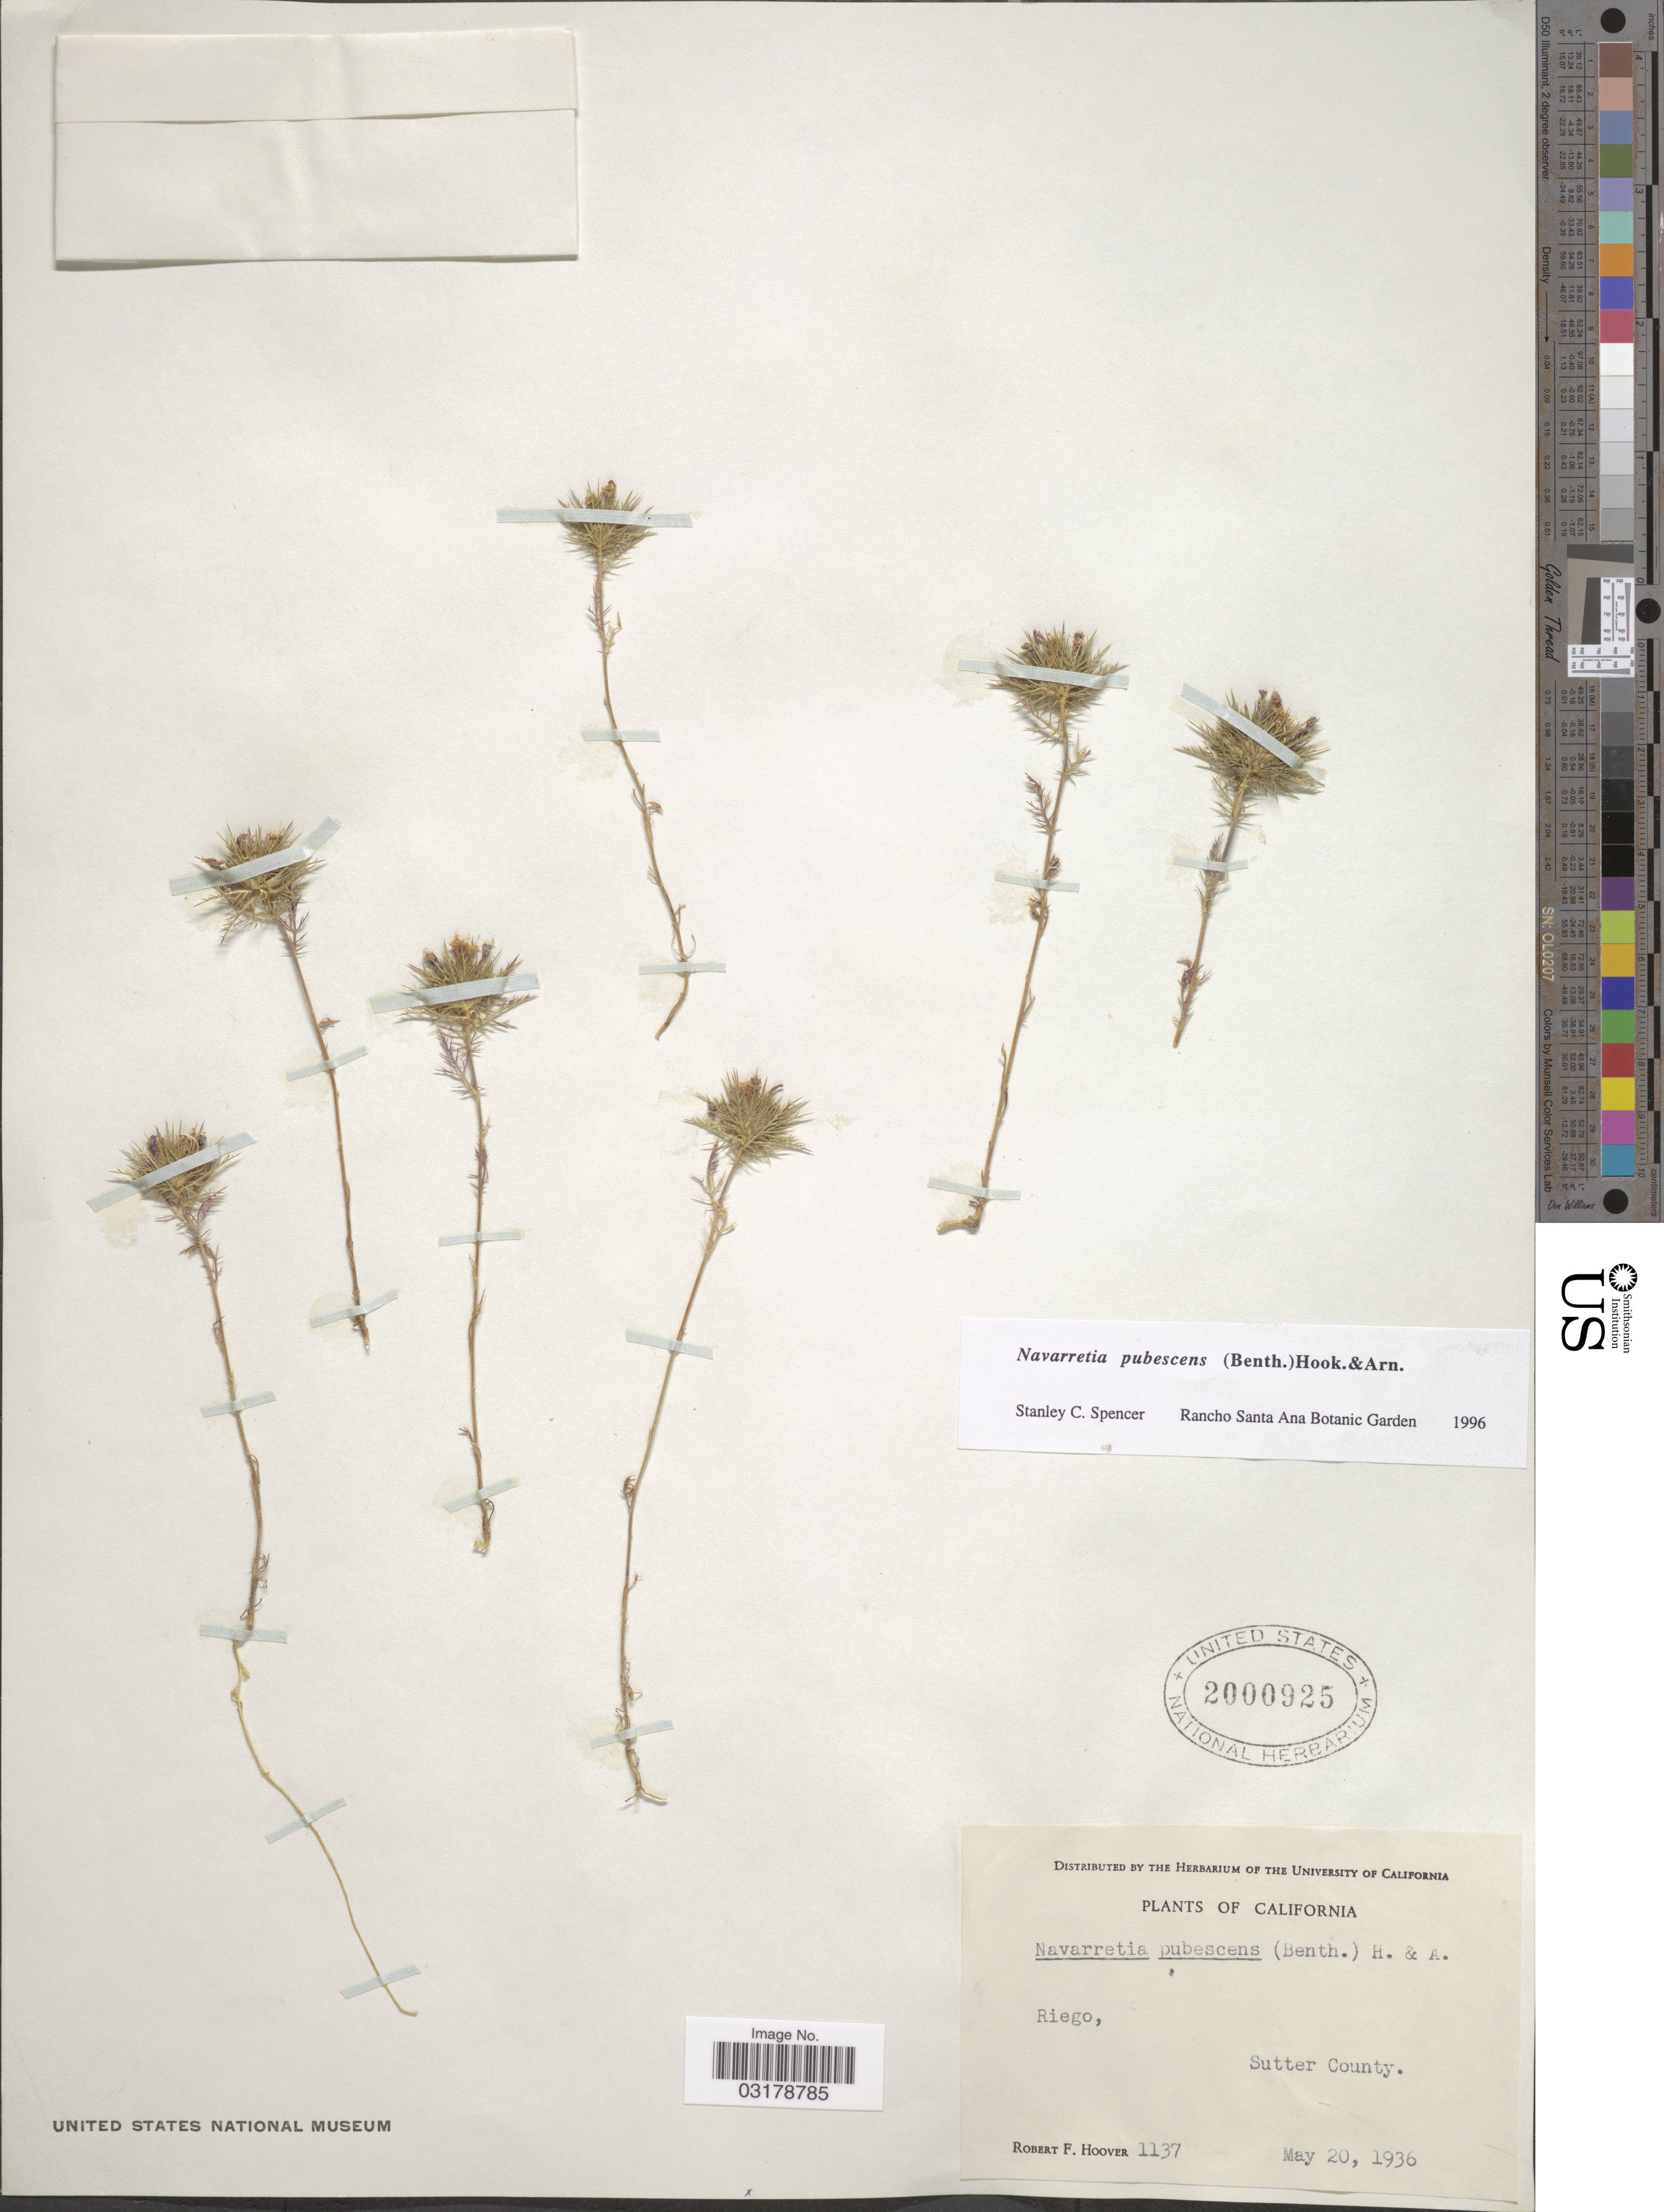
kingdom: Plantae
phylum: Tracheophyta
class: Magnoliopsida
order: Ericales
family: Polemoniaceae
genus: Navarretia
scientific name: Navarretia pubescens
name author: (Benth.) Hook. & Arn.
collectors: R. F. Hoover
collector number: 1137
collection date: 1936-05-20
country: United States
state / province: California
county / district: Sutter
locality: Riego, Sutter County.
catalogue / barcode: US 2000925